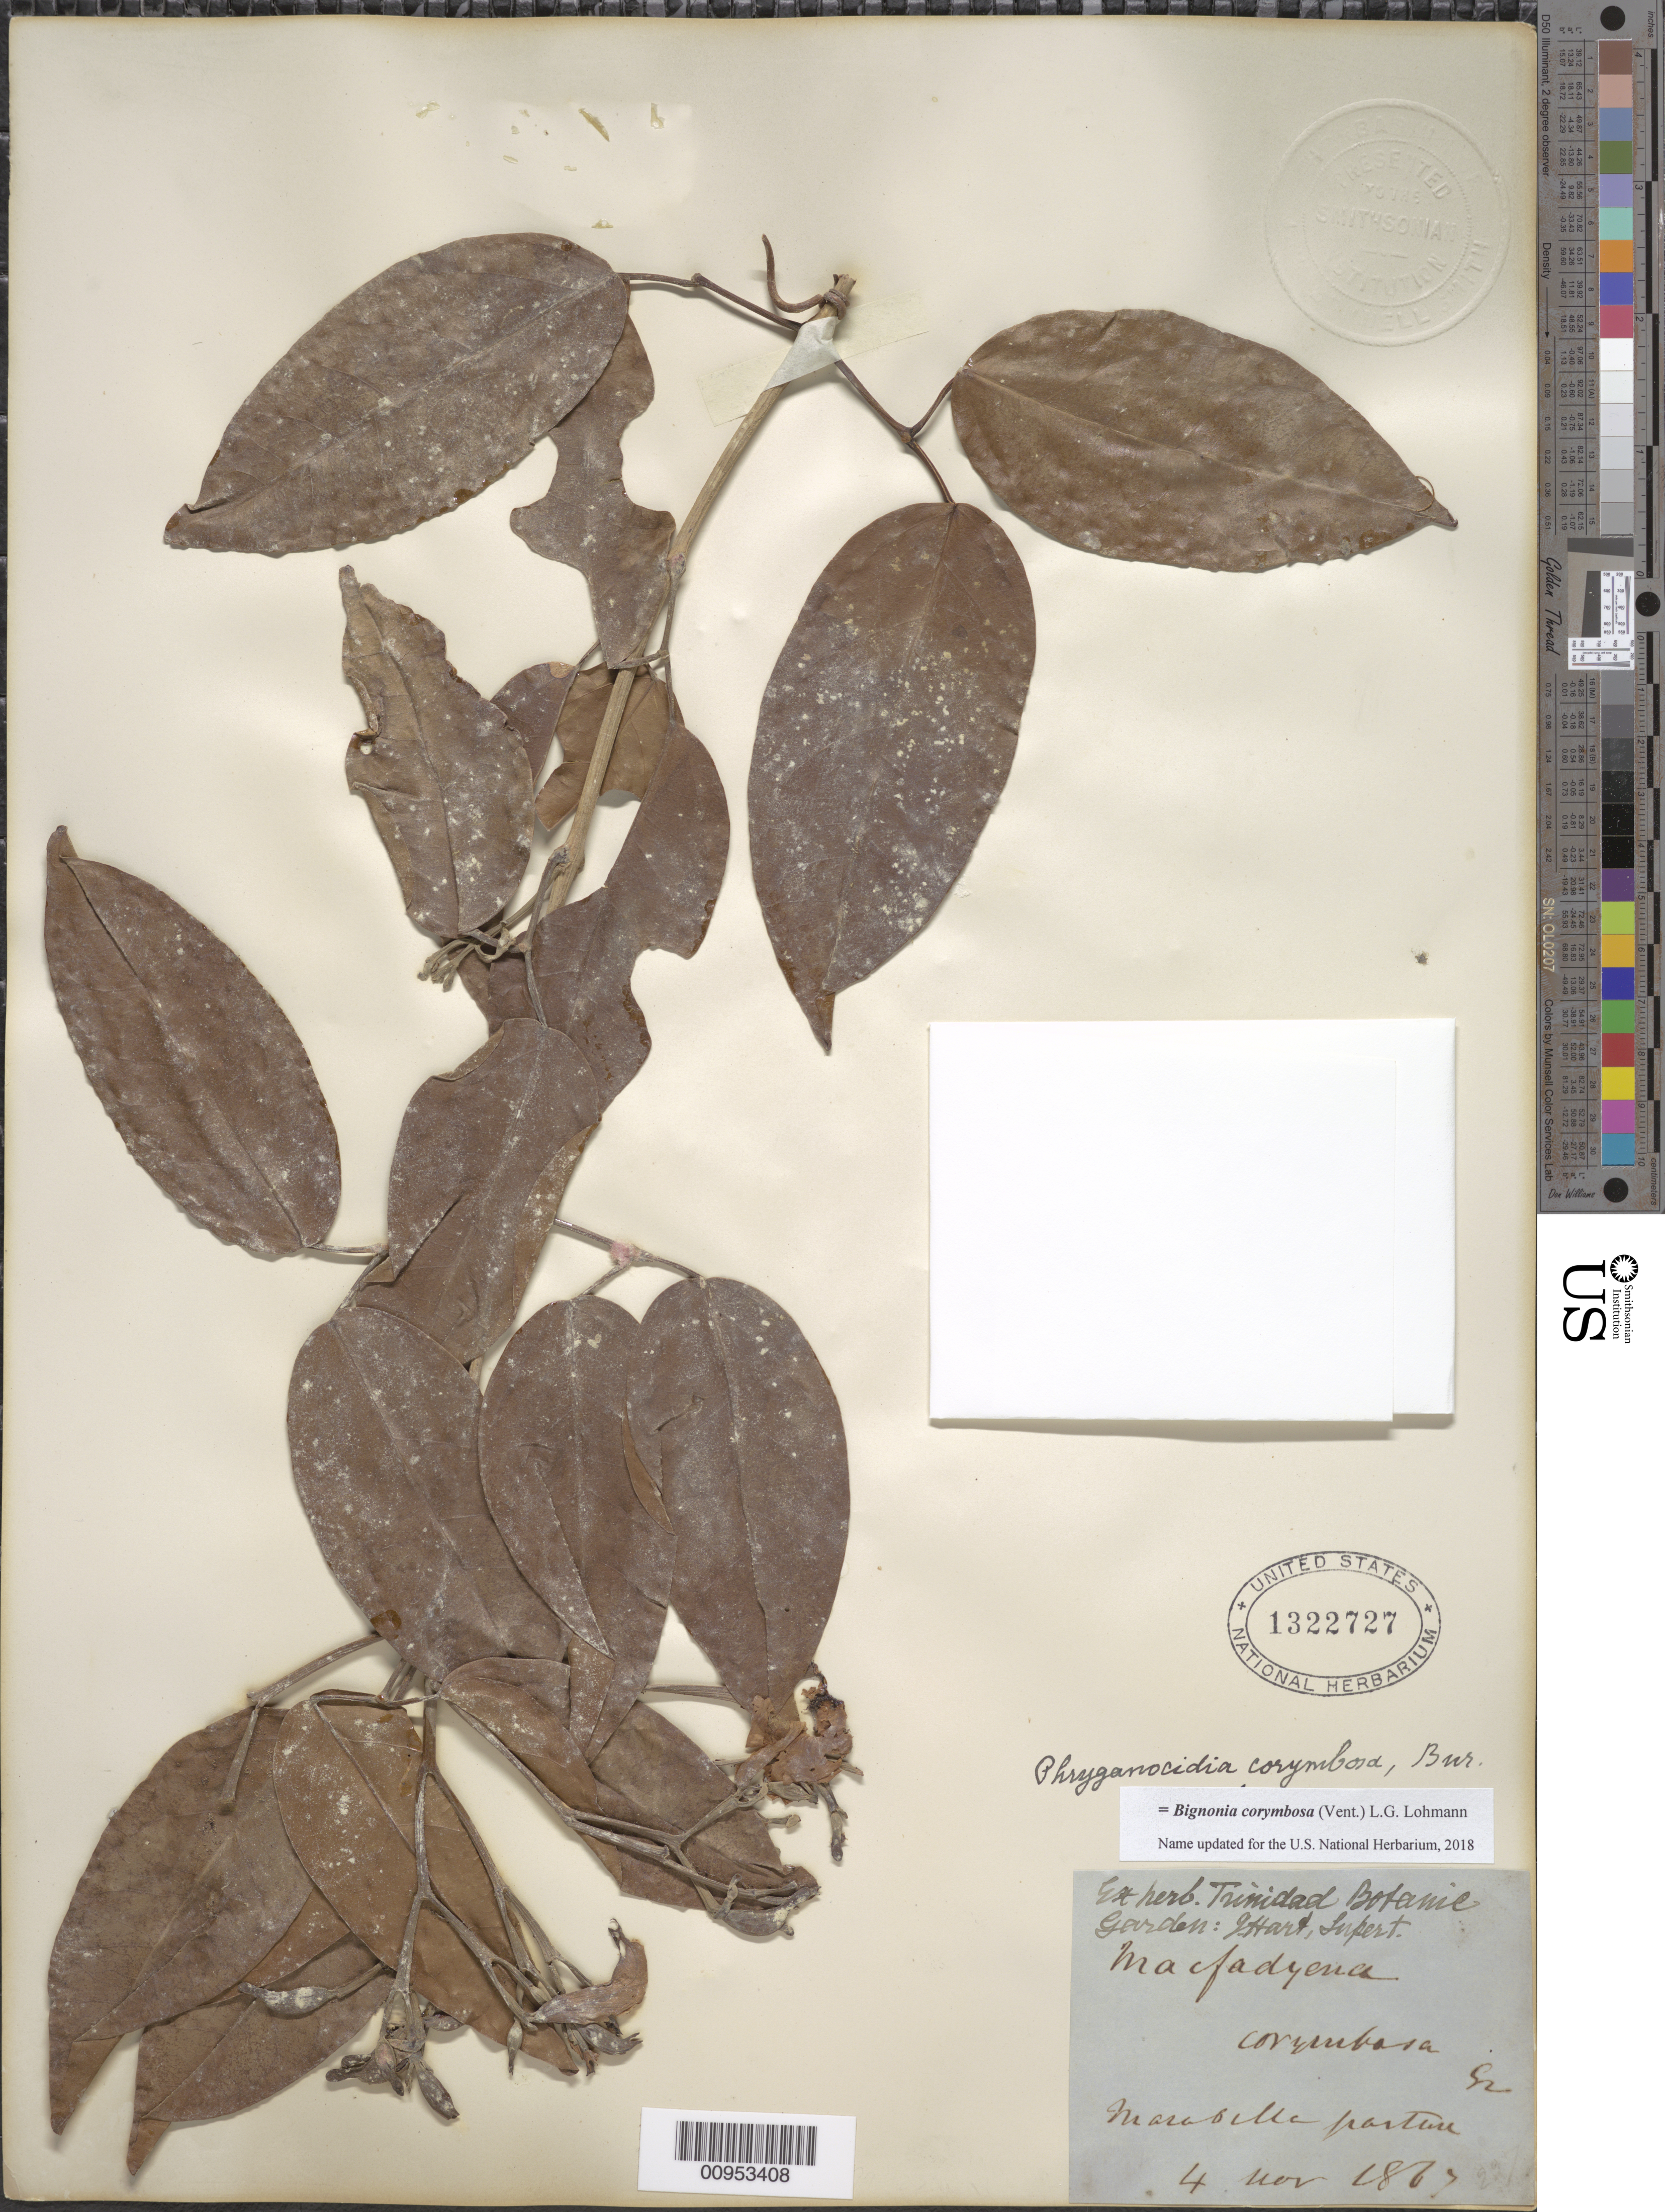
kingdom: Plantae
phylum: Tracheophyta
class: Magnoliopsida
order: Lamiales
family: Bignoniaceae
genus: Bignonia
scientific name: Bignonia corymbosa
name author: (Vent.) L.G. Lohmann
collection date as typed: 04 Nov 1867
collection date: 1867-11-04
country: Trinidad and Tobago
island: Trinidad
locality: Maraville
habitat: Pasture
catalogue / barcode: US 1322727